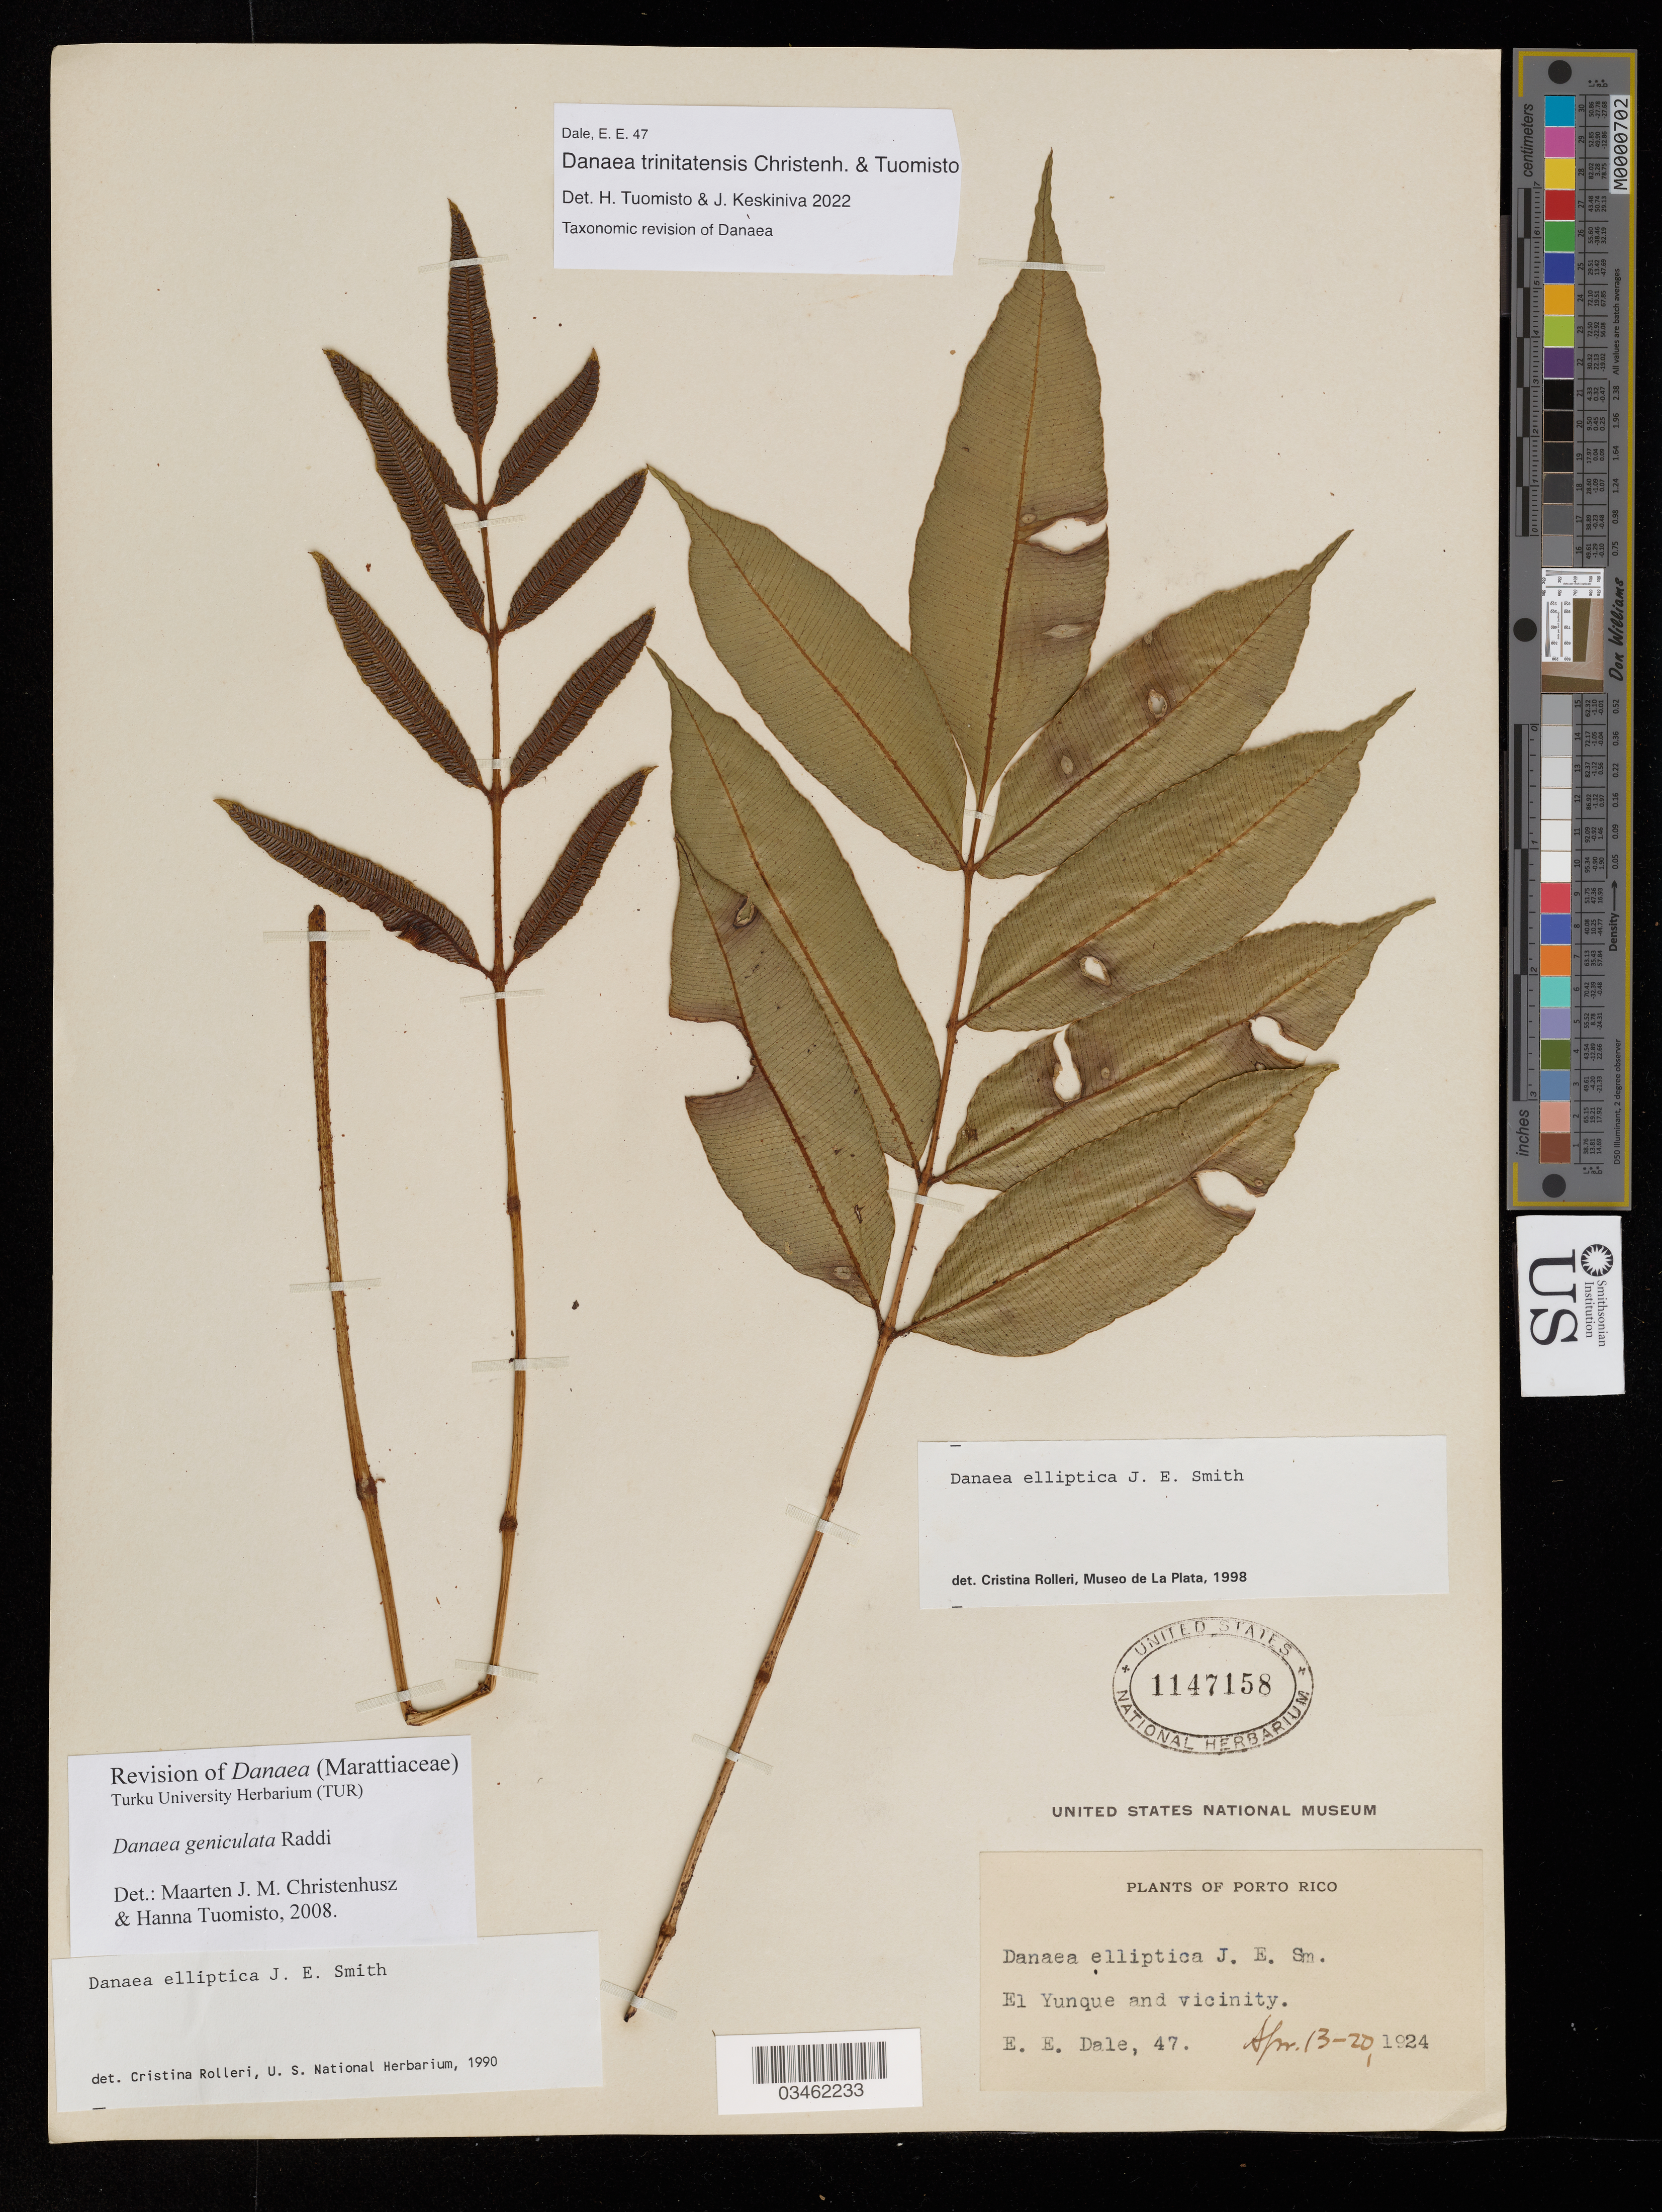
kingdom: Plantae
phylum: Tracheophyta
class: Polypodiopsida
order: Marattiales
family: Marattiaceae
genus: Danaea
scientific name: Danaea trinitatensis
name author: Tuomisto & Keskiniva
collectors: E. Dale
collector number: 47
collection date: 1924-04-13/1924-04-20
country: Puerto Rico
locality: El Yunque and vicinity.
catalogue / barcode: US 1147158